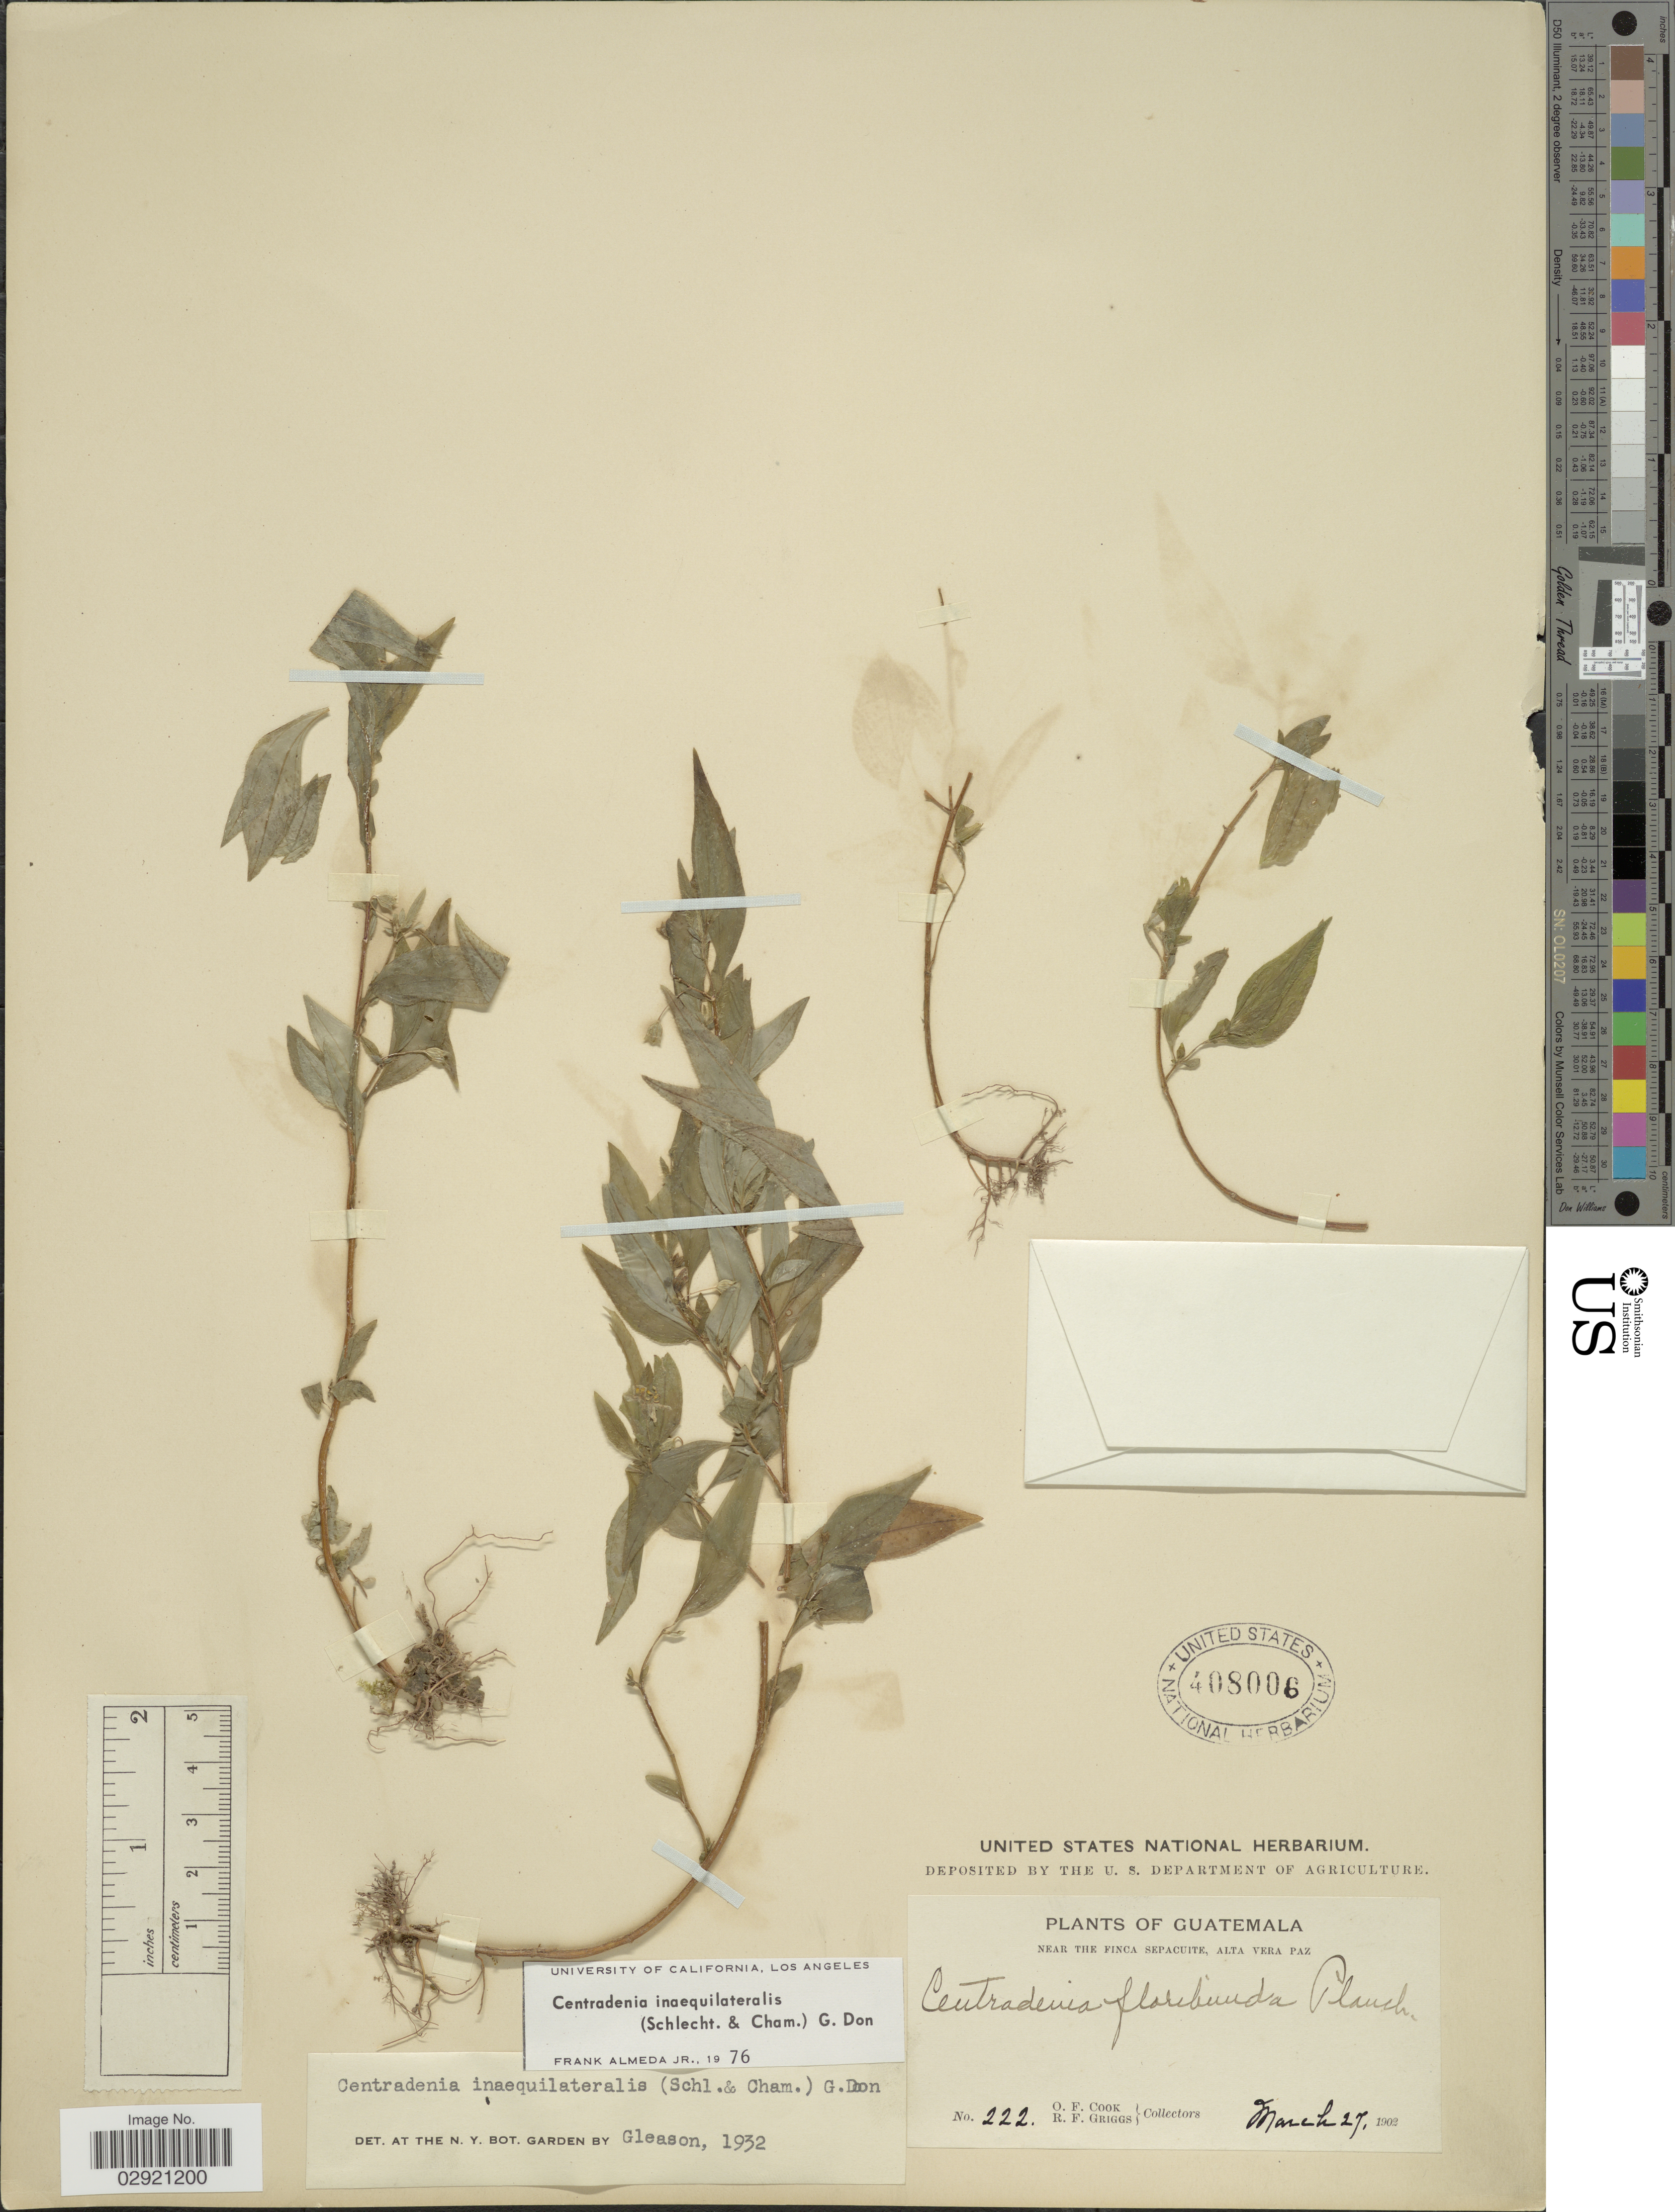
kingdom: Plantae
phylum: Tracheophyta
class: Magnoliopsida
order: Myrtales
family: Melastomataceae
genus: Centradenia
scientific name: Centradenia inaequilateralis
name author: (Gleason) G. Don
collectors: O. F. Cook & R. F. Griggs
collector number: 222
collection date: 1902-03-27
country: Guatemala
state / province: Alta Verapaz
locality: Near the Finca Sepacuite, Alta Vera Paz.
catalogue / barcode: US 408006